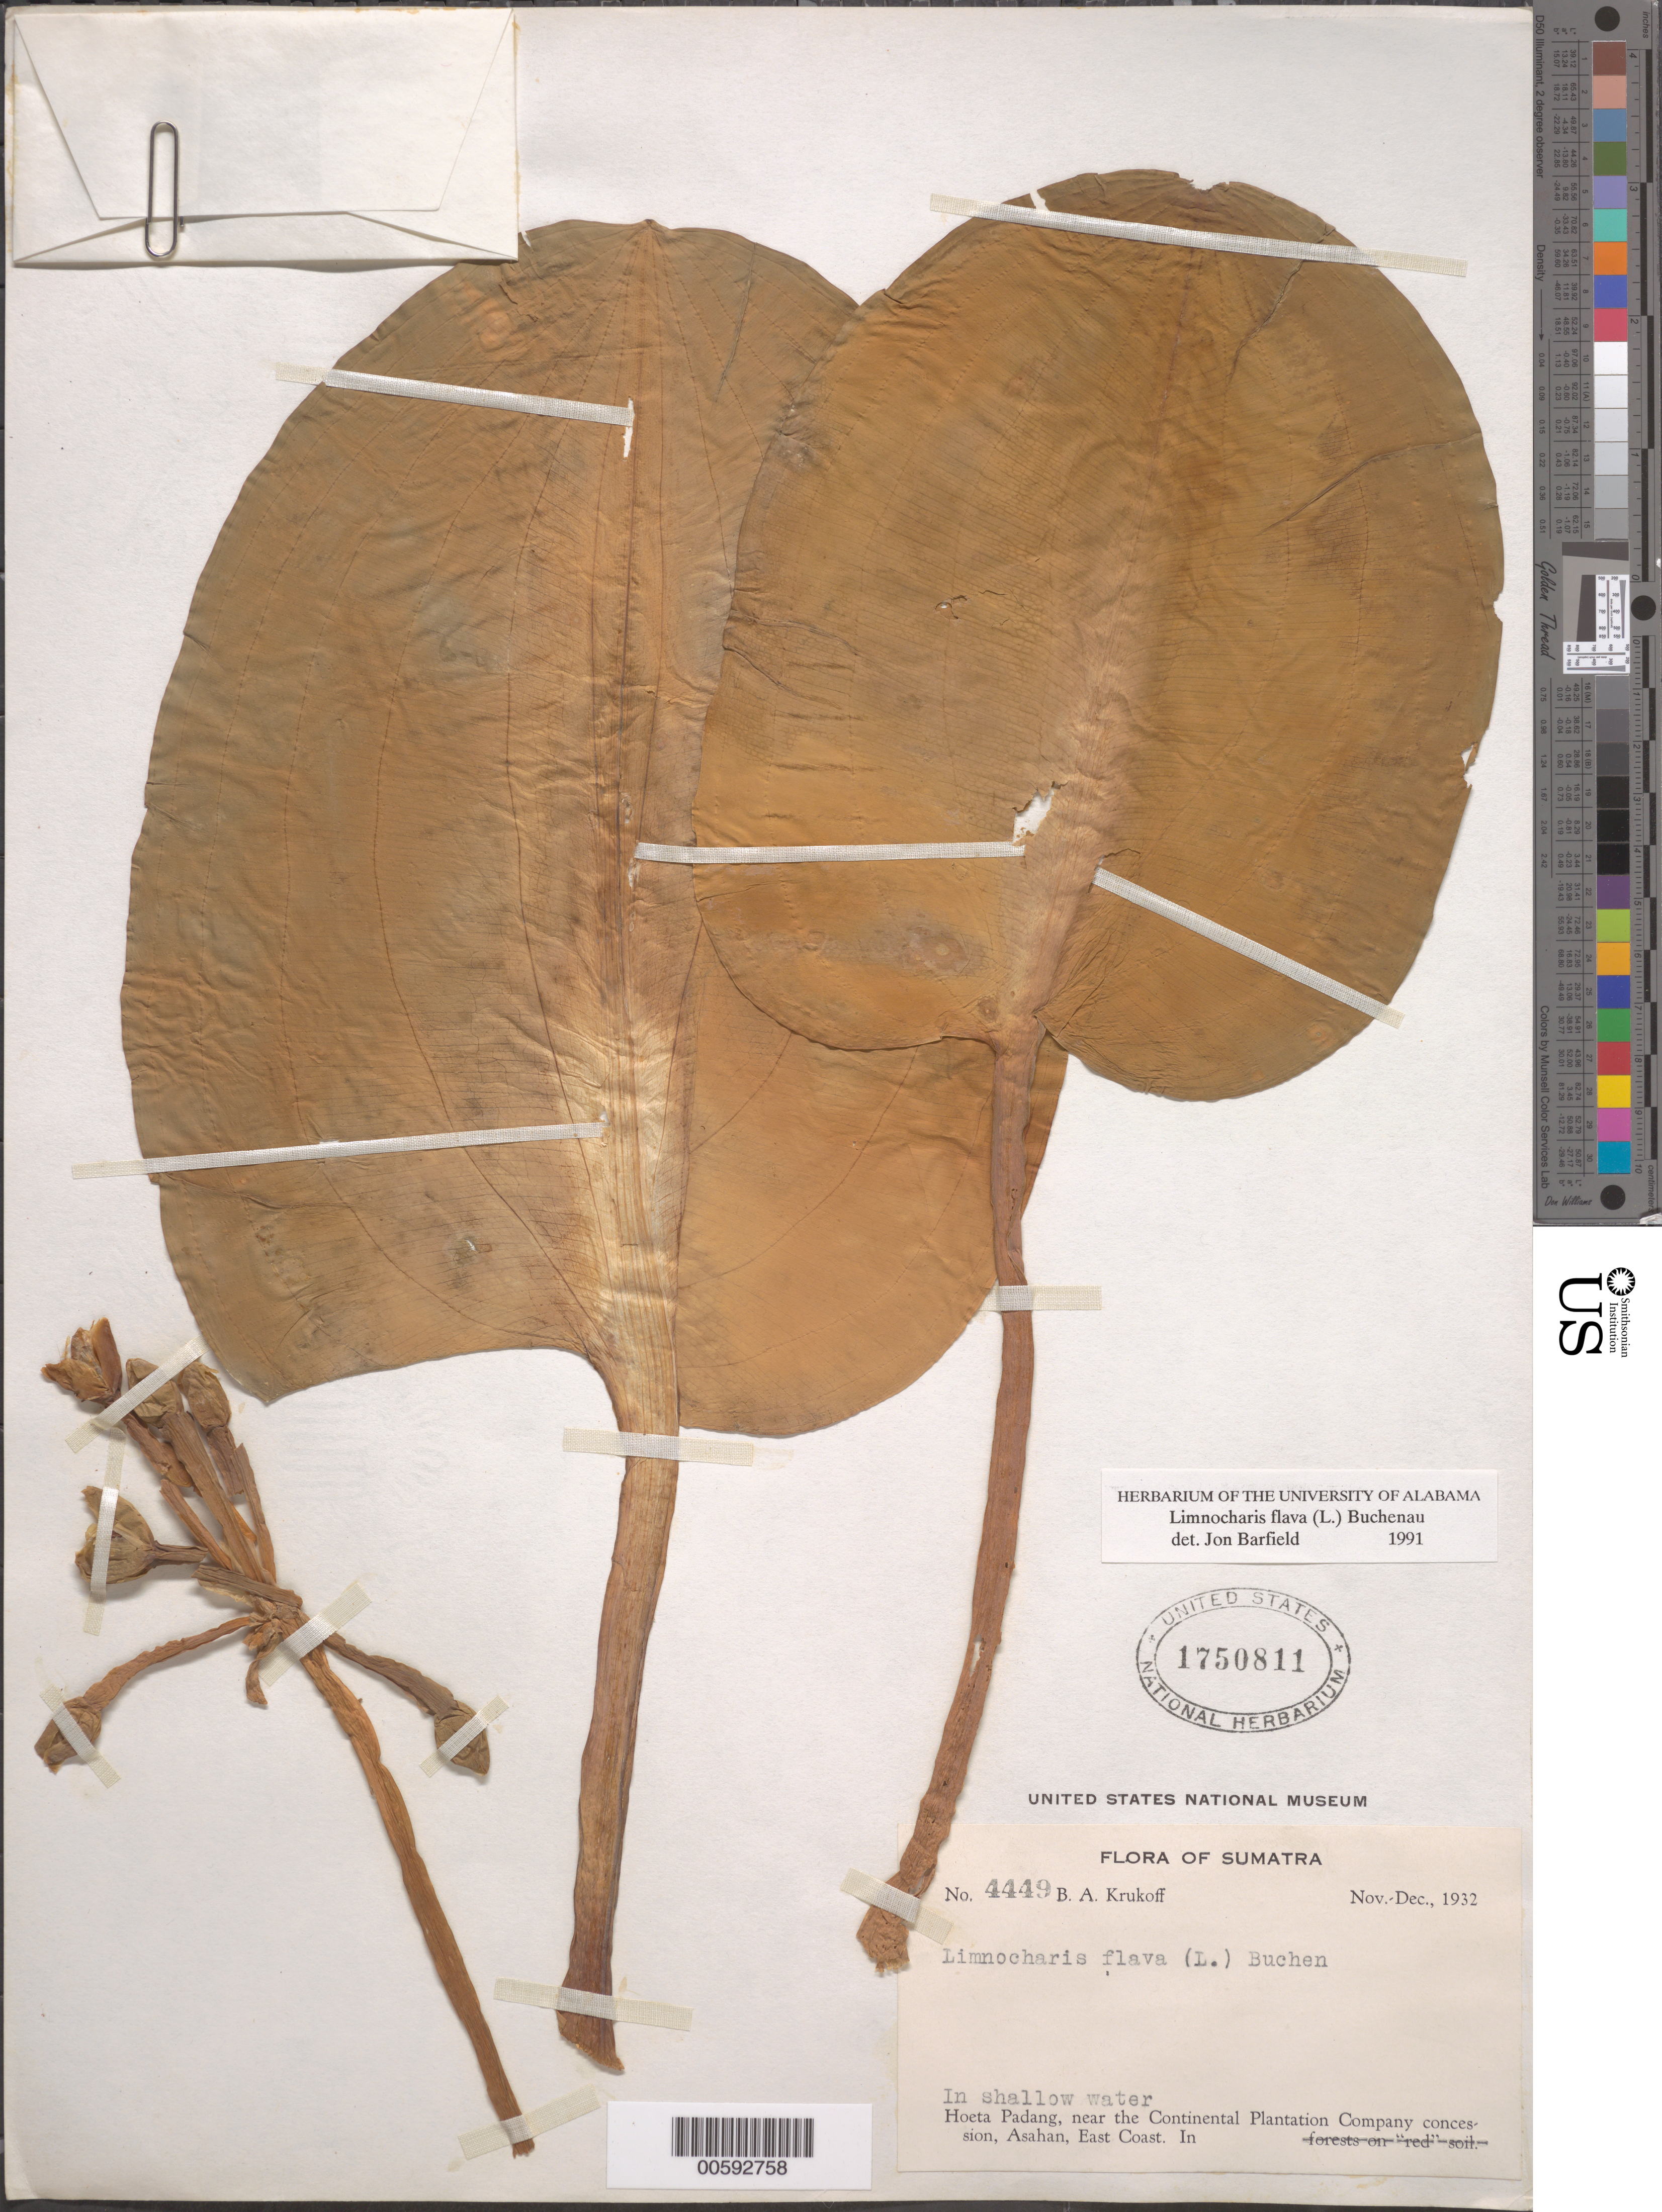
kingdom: Plantae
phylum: Tracheophyta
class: Liliopsida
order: Alismatales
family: Alismataceae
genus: Limnocharis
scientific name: Limnocharis flava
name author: (L.) Buchenau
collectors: B. A. Krukoff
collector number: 4449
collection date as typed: Nov 1932 to -- Dec 1932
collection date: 1932-11/1932-12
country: Sri Lanka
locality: Hoeta Pqadang, near the Continental Plantation Company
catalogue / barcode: US 1750811